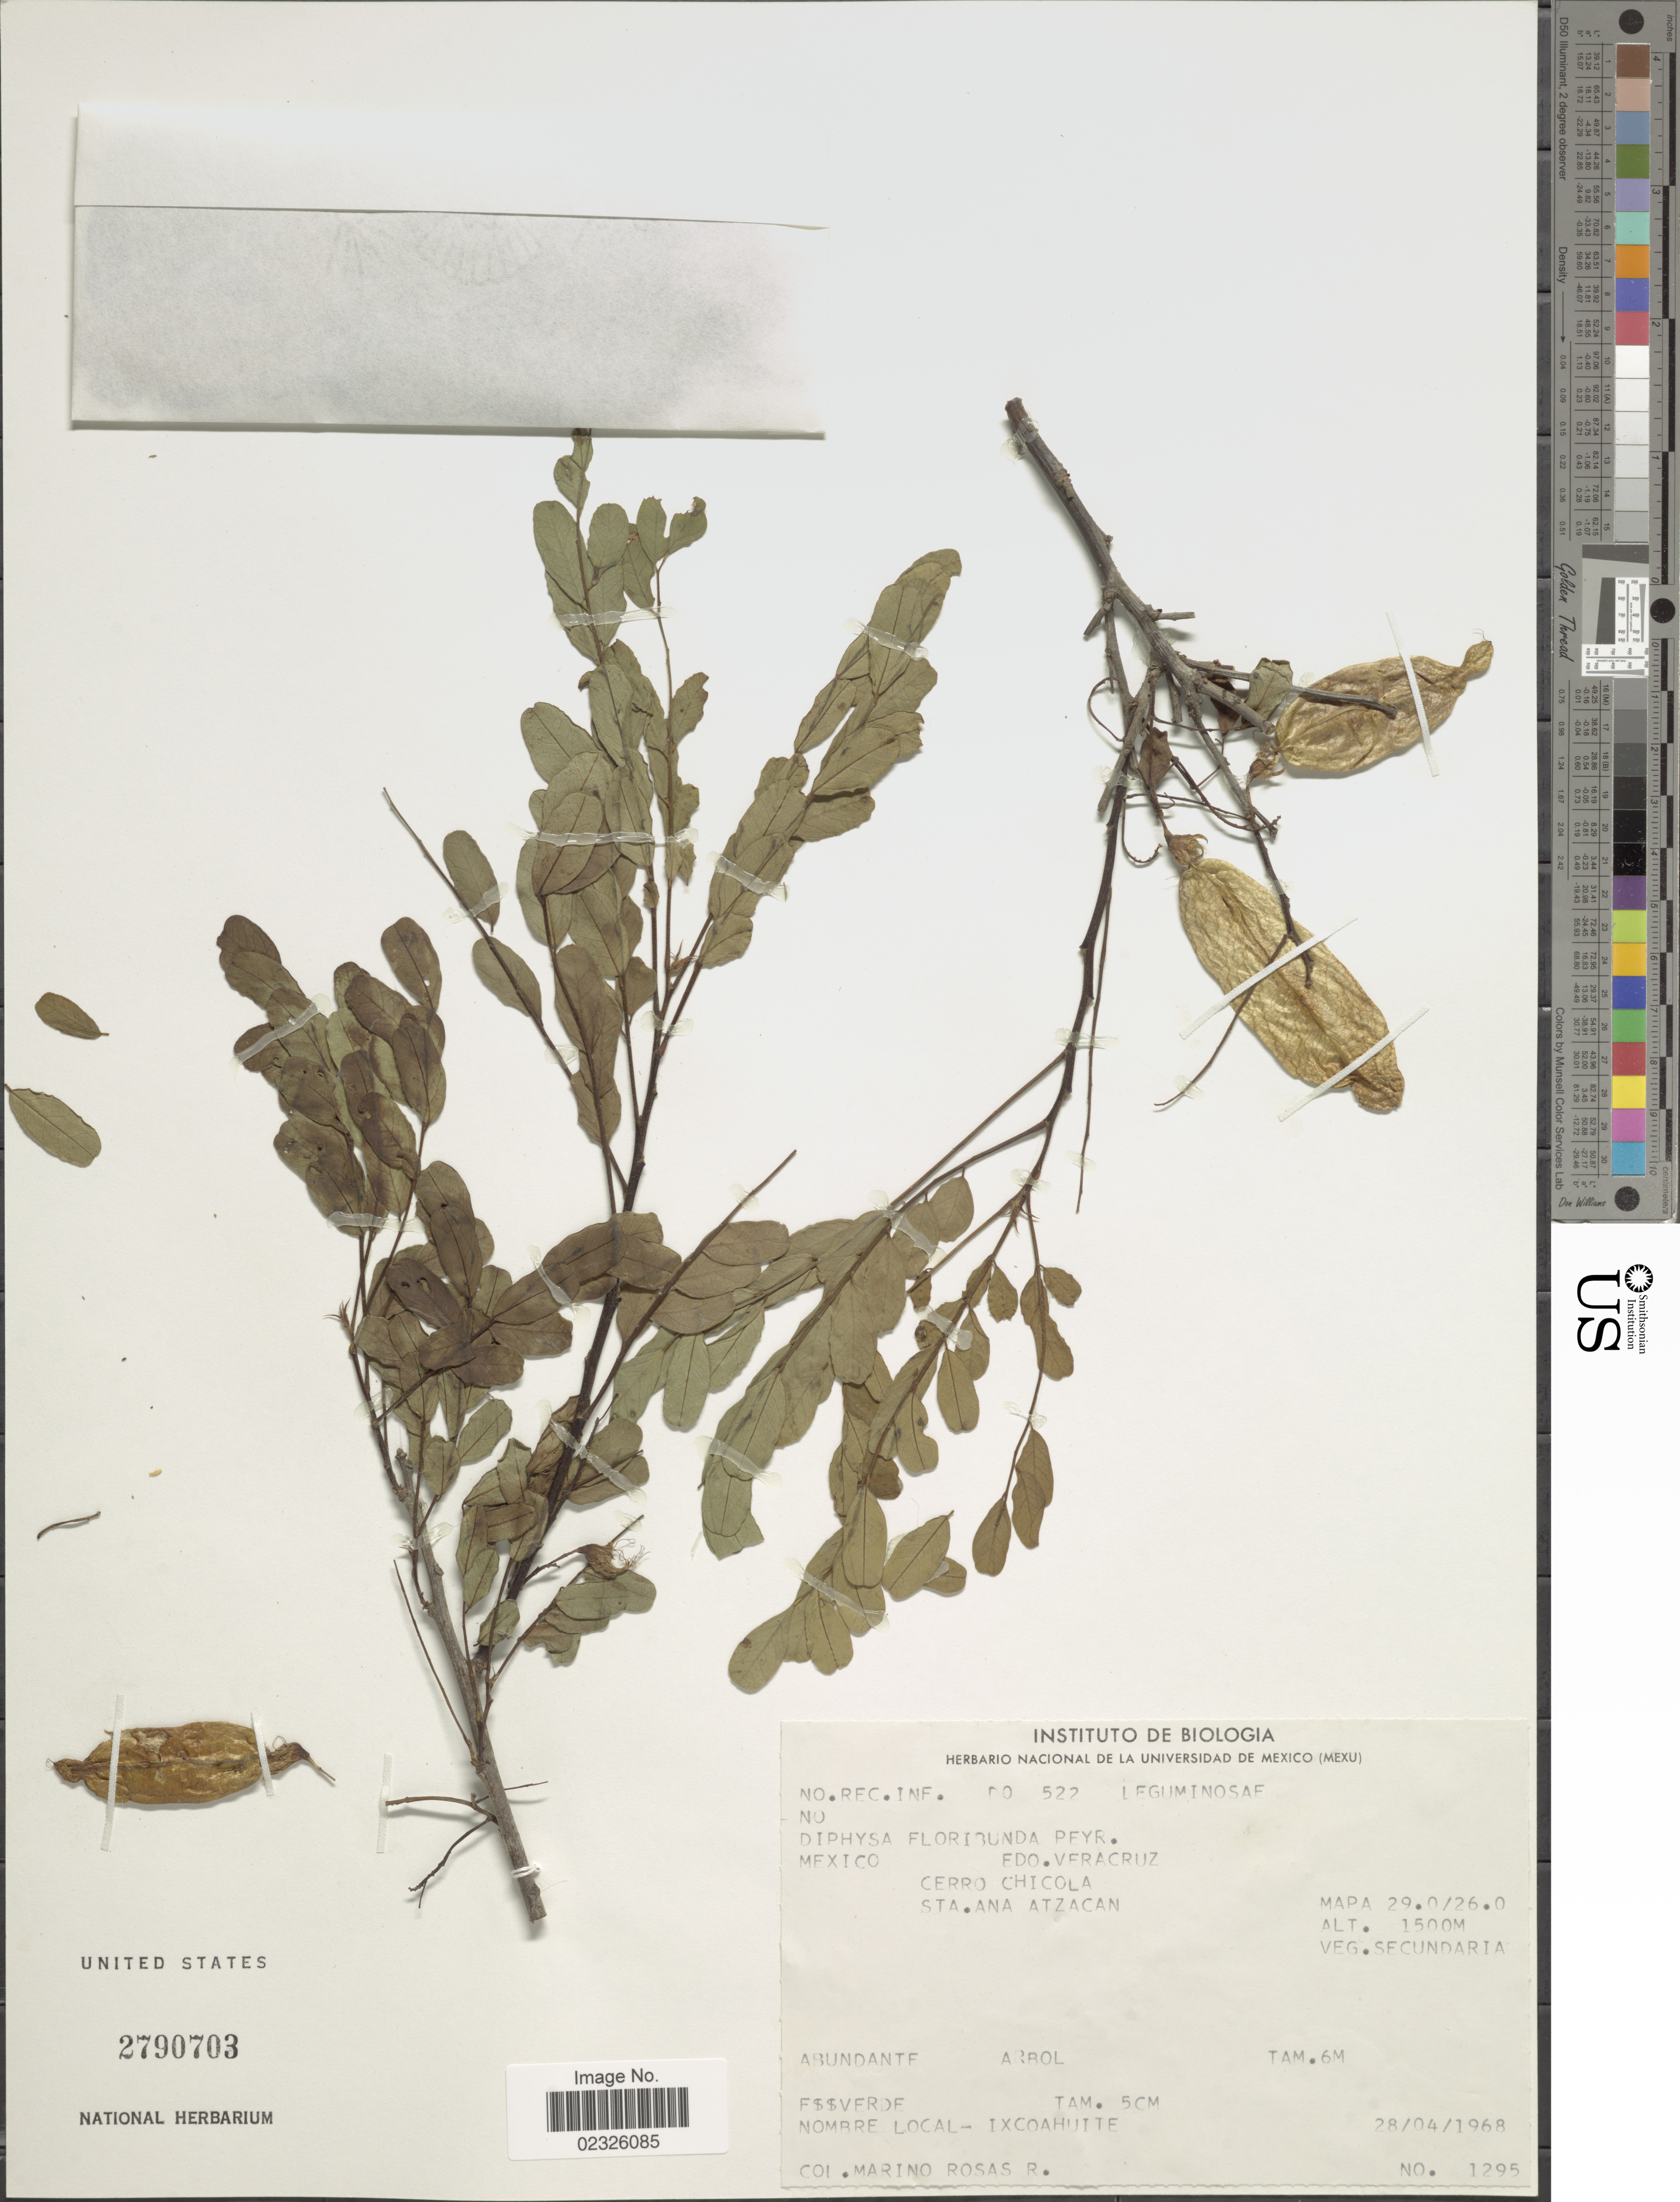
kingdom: Plantae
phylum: Tracheophyta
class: Magnoliopsida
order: Fabales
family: Fabaceae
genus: Diphysa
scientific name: Diphysa floribunda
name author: Peyr.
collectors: M. Rosas R.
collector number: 1295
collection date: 1968-04-28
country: Mexico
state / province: Veracruz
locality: Cerro Chicola, Sta. Ana Atzacan, Mapa 29.0/26.0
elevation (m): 1500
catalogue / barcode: US 2790703